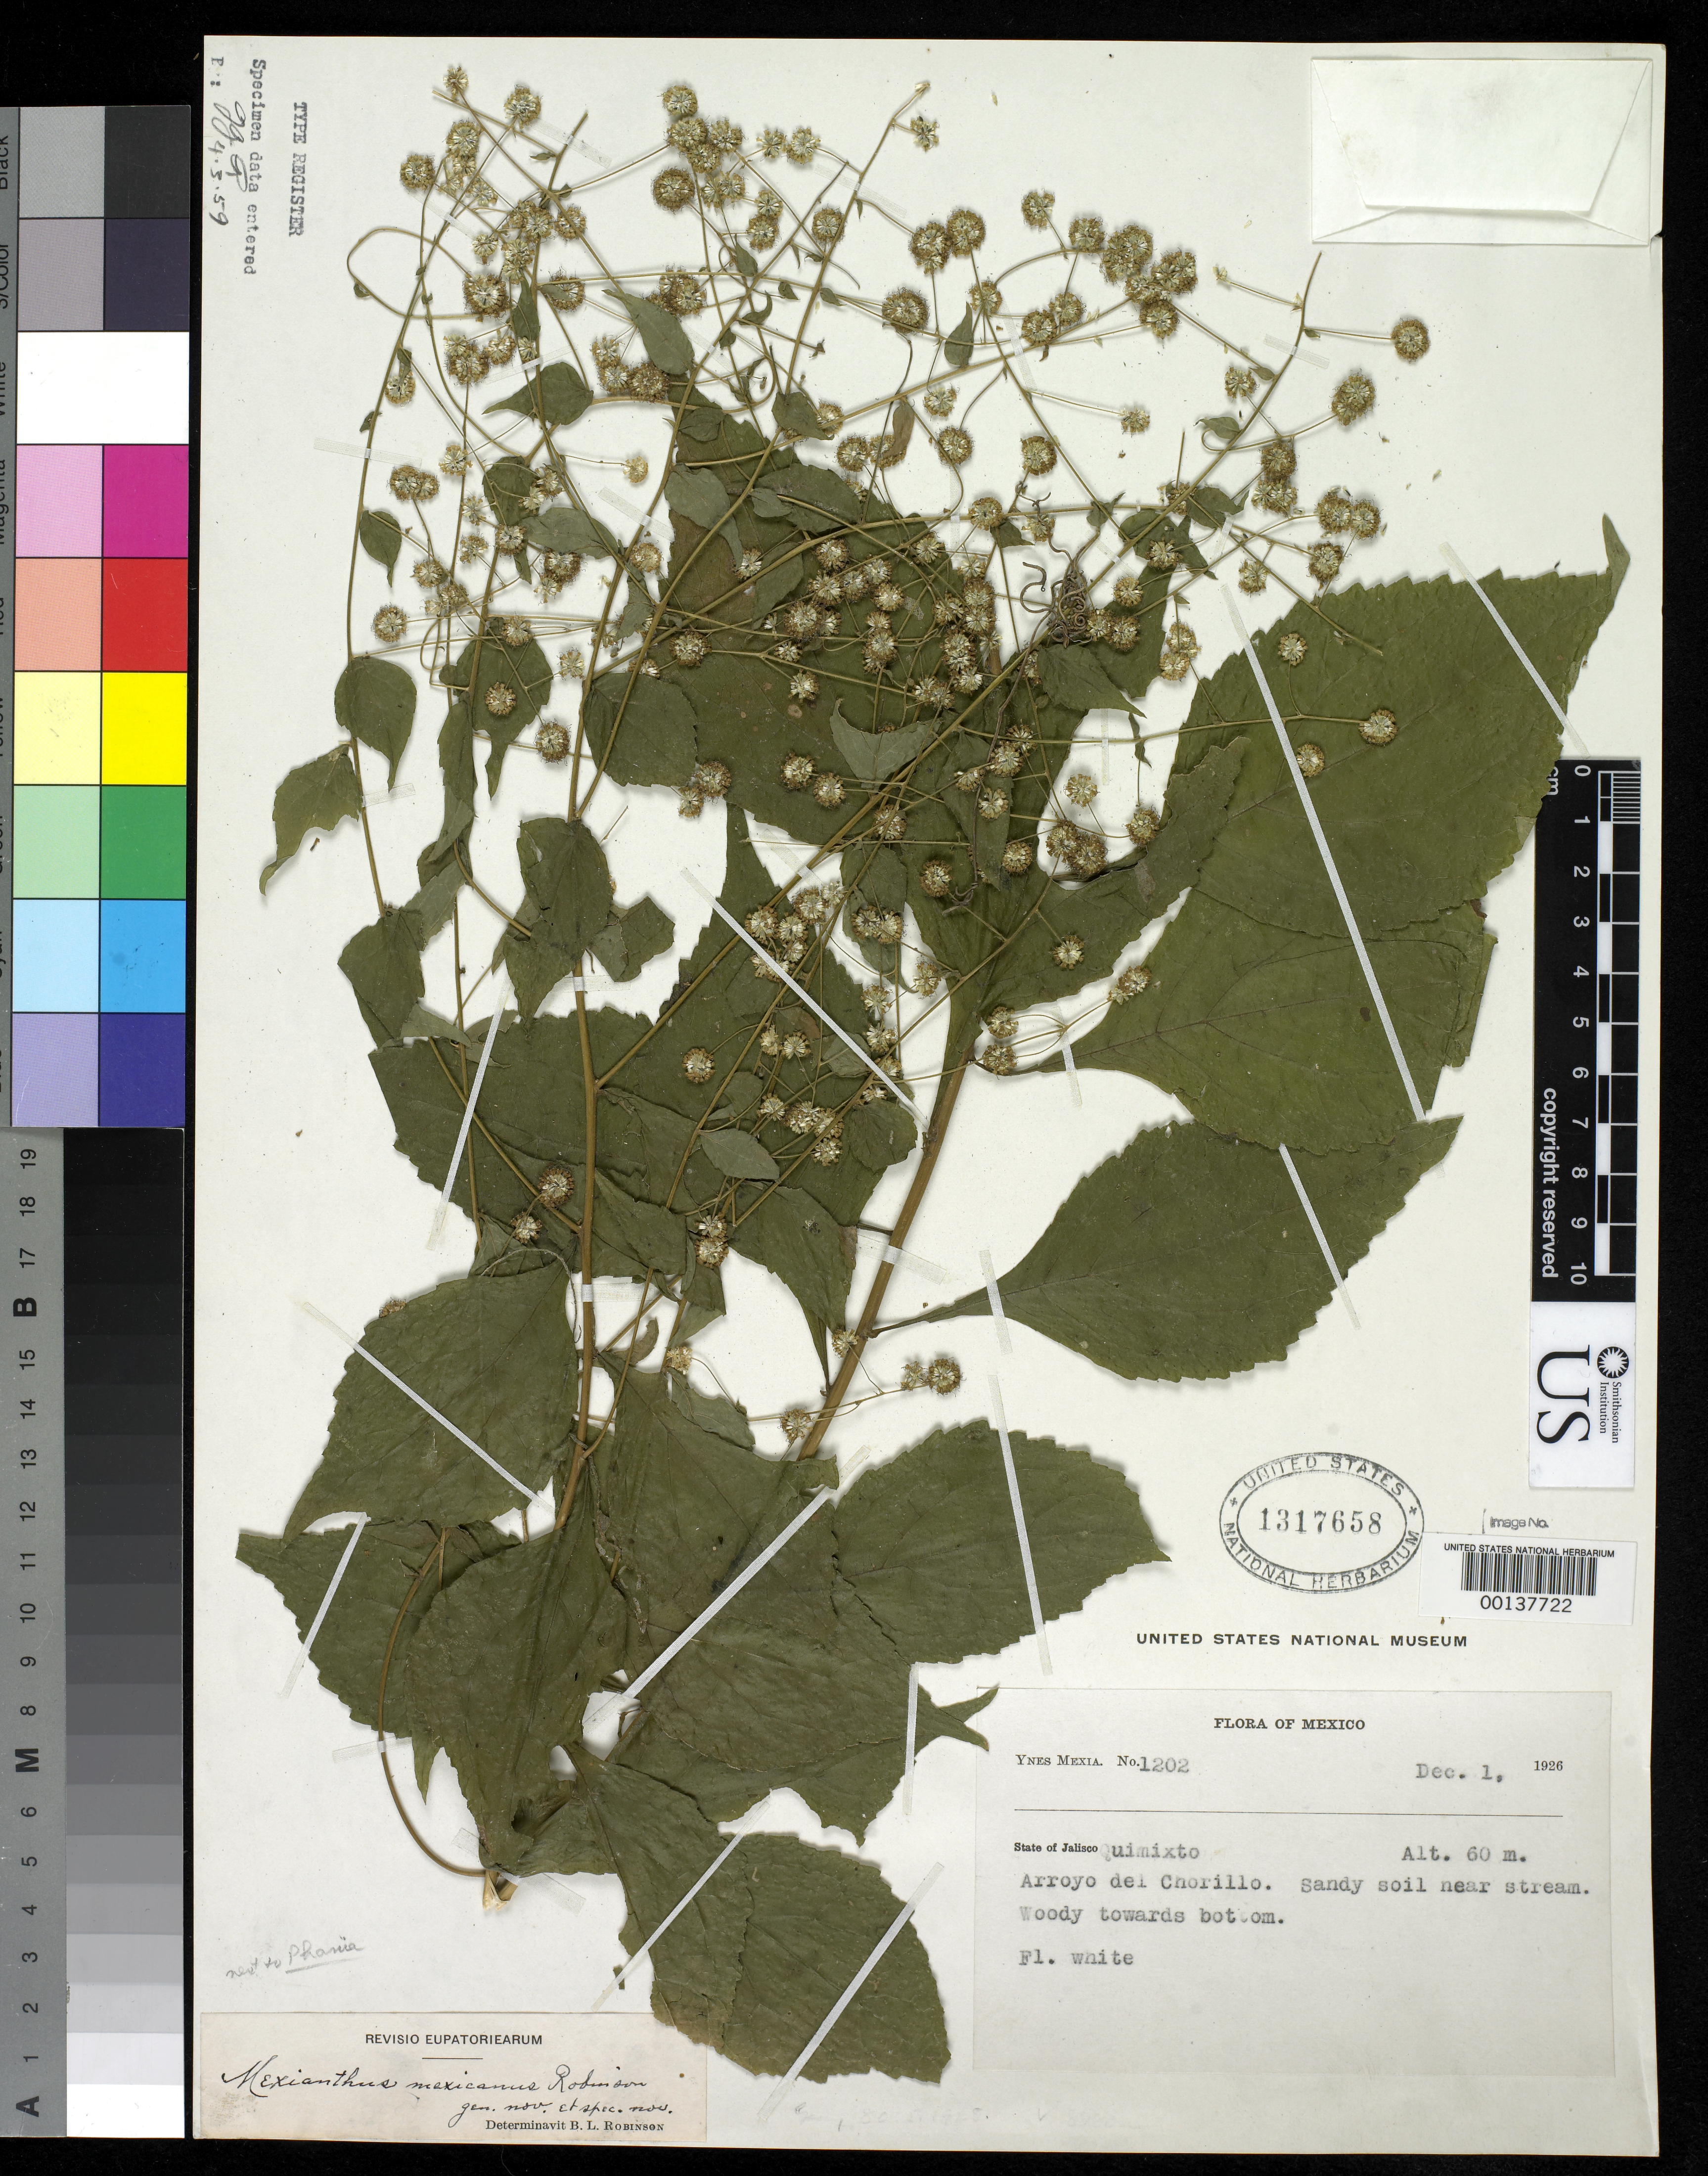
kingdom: Plantae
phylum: Tracheophyta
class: Magnoliopsida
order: Asterales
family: Asteraceae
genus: Mexianthus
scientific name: Mexianthus mexicanus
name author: B.L. Rob.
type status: Type Collection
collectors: Y. Mexia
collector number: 1202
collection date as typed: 01 Dec 1926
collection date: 1926-12-01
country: Mexico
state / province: Jalisco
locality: Quimixto, Arroyo del Chorillo.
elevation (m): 60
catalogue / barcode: US 1317658